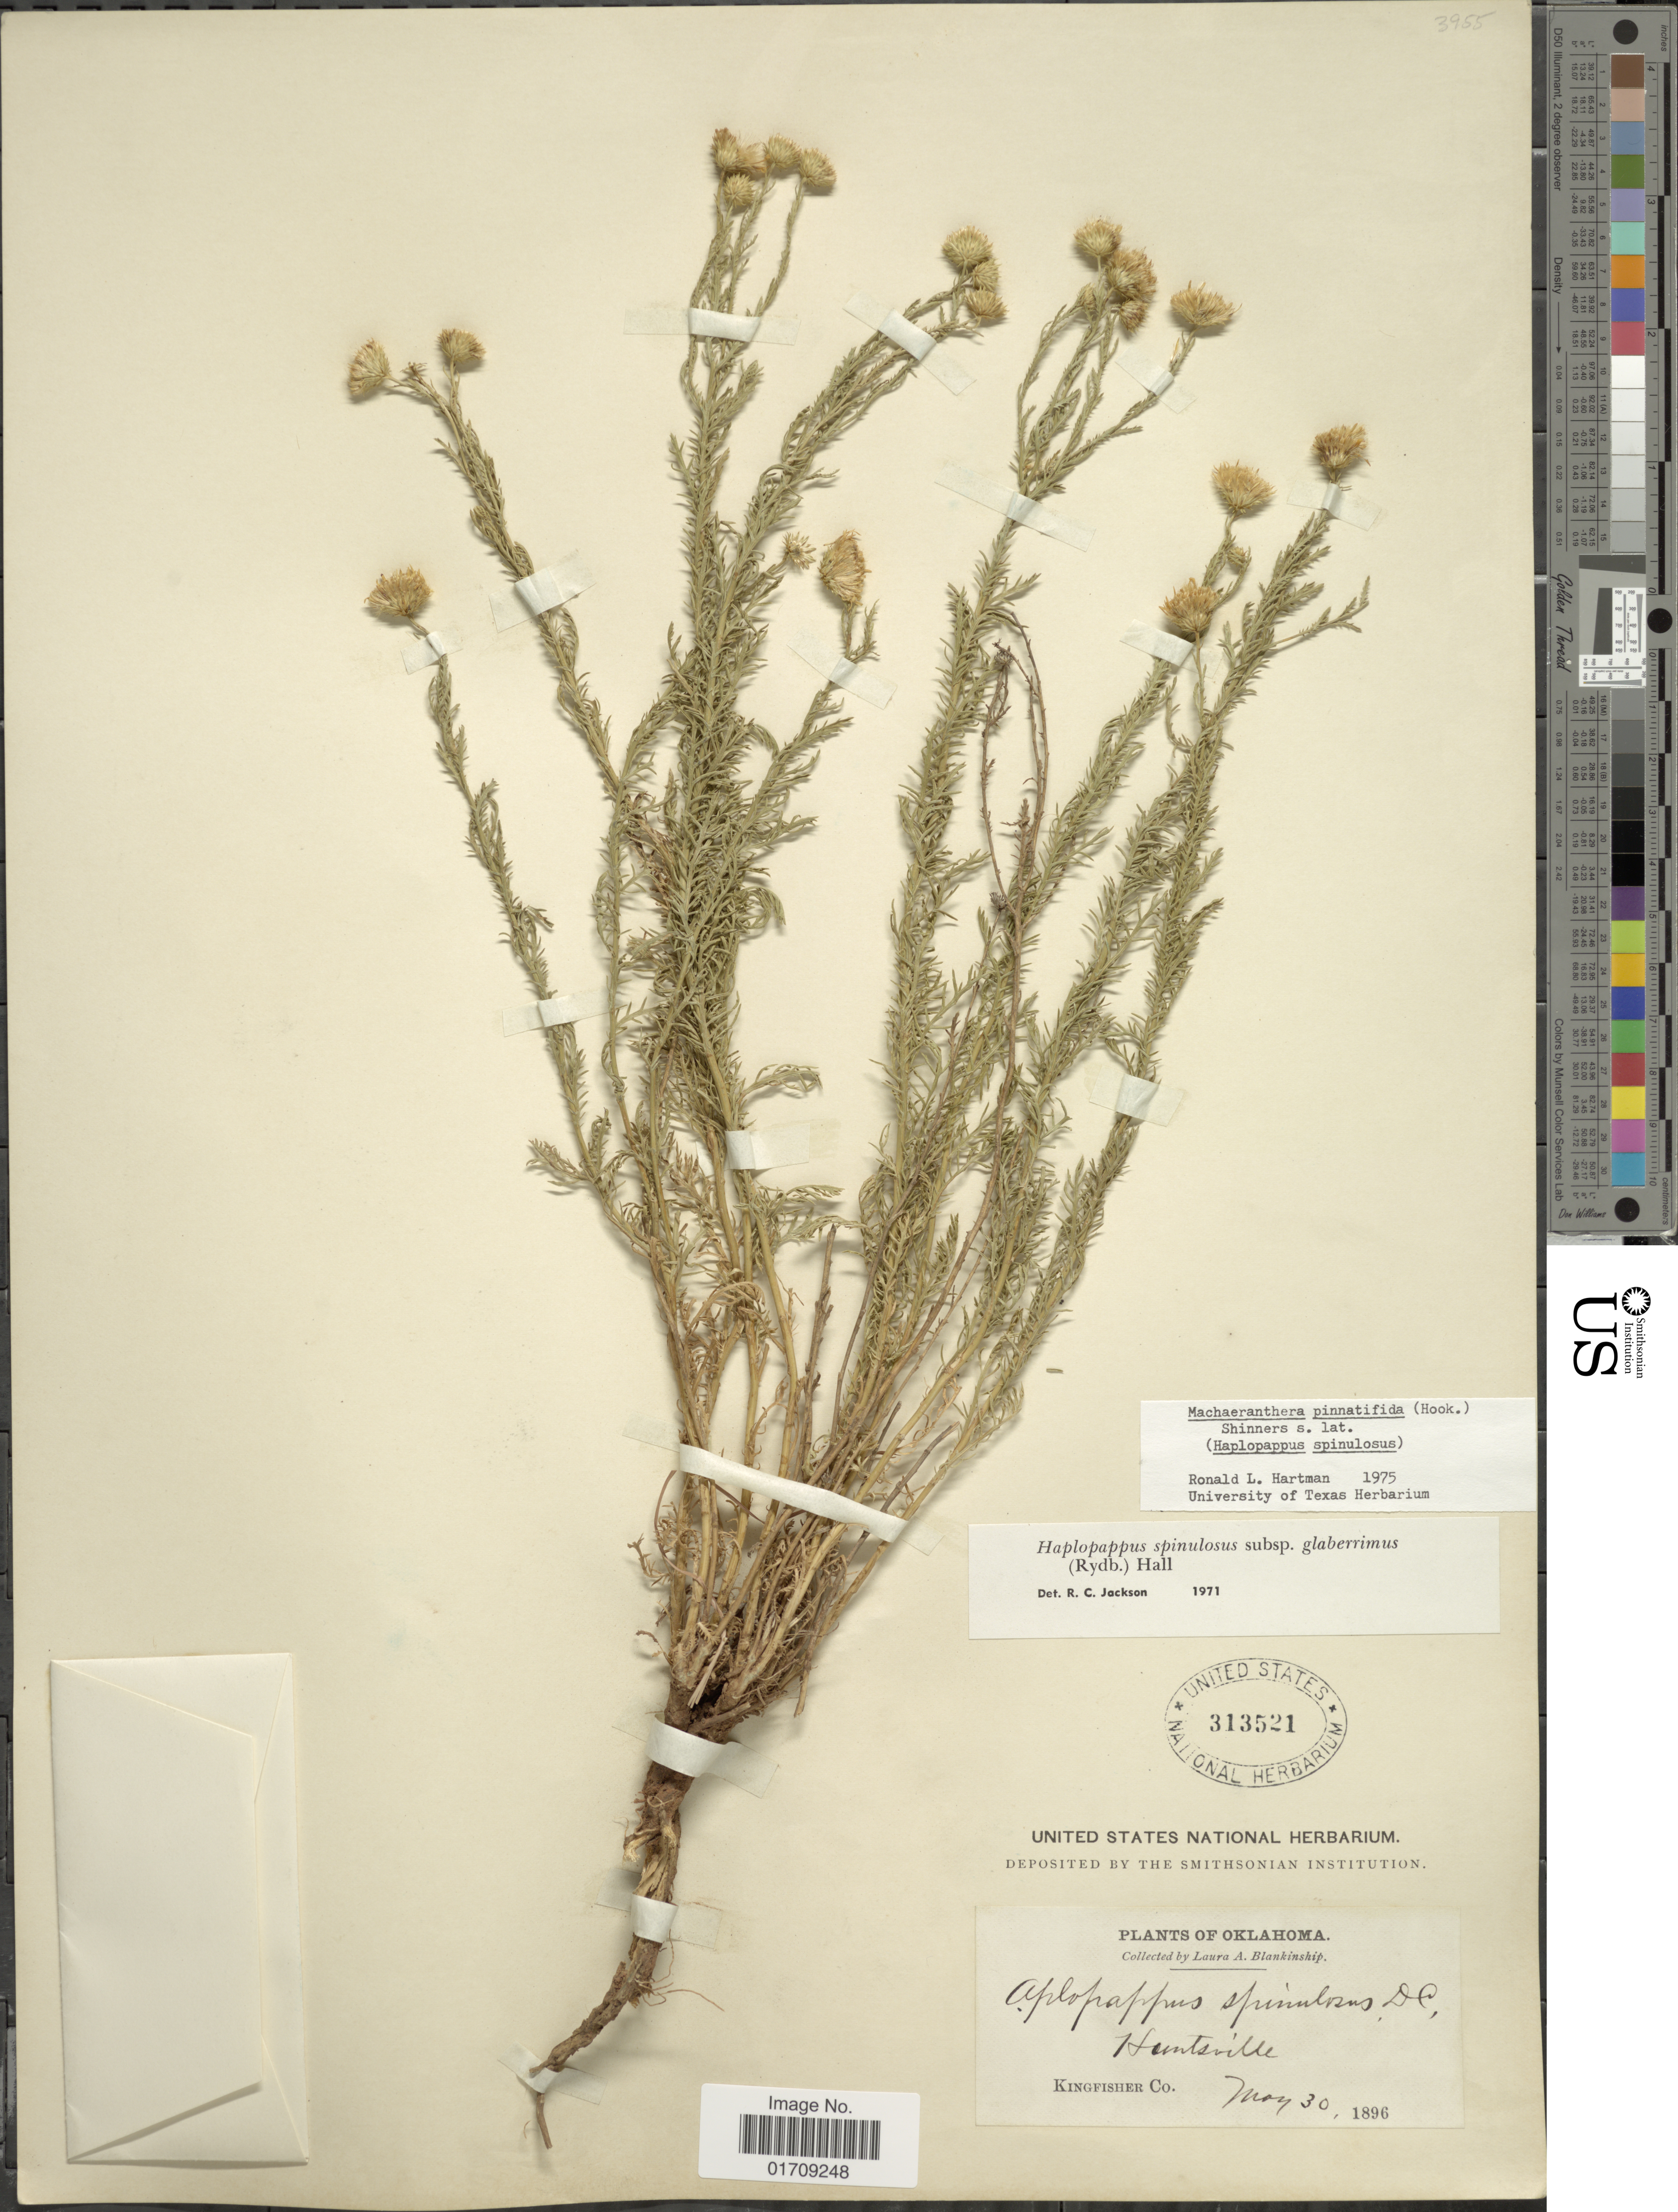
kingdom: Plantae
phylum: Tracheophyta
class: Magnoliopsida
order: Asterales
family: Asteraceae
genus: Machaeranthera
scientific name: Machaeranthera pinnatifida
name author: (Hook.) Shinners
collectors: L. A. Blankinship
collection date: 1896-05-30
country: United States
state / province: Oklahoma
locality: Huntsville, Kingfisher Co.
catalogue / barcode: US 313521